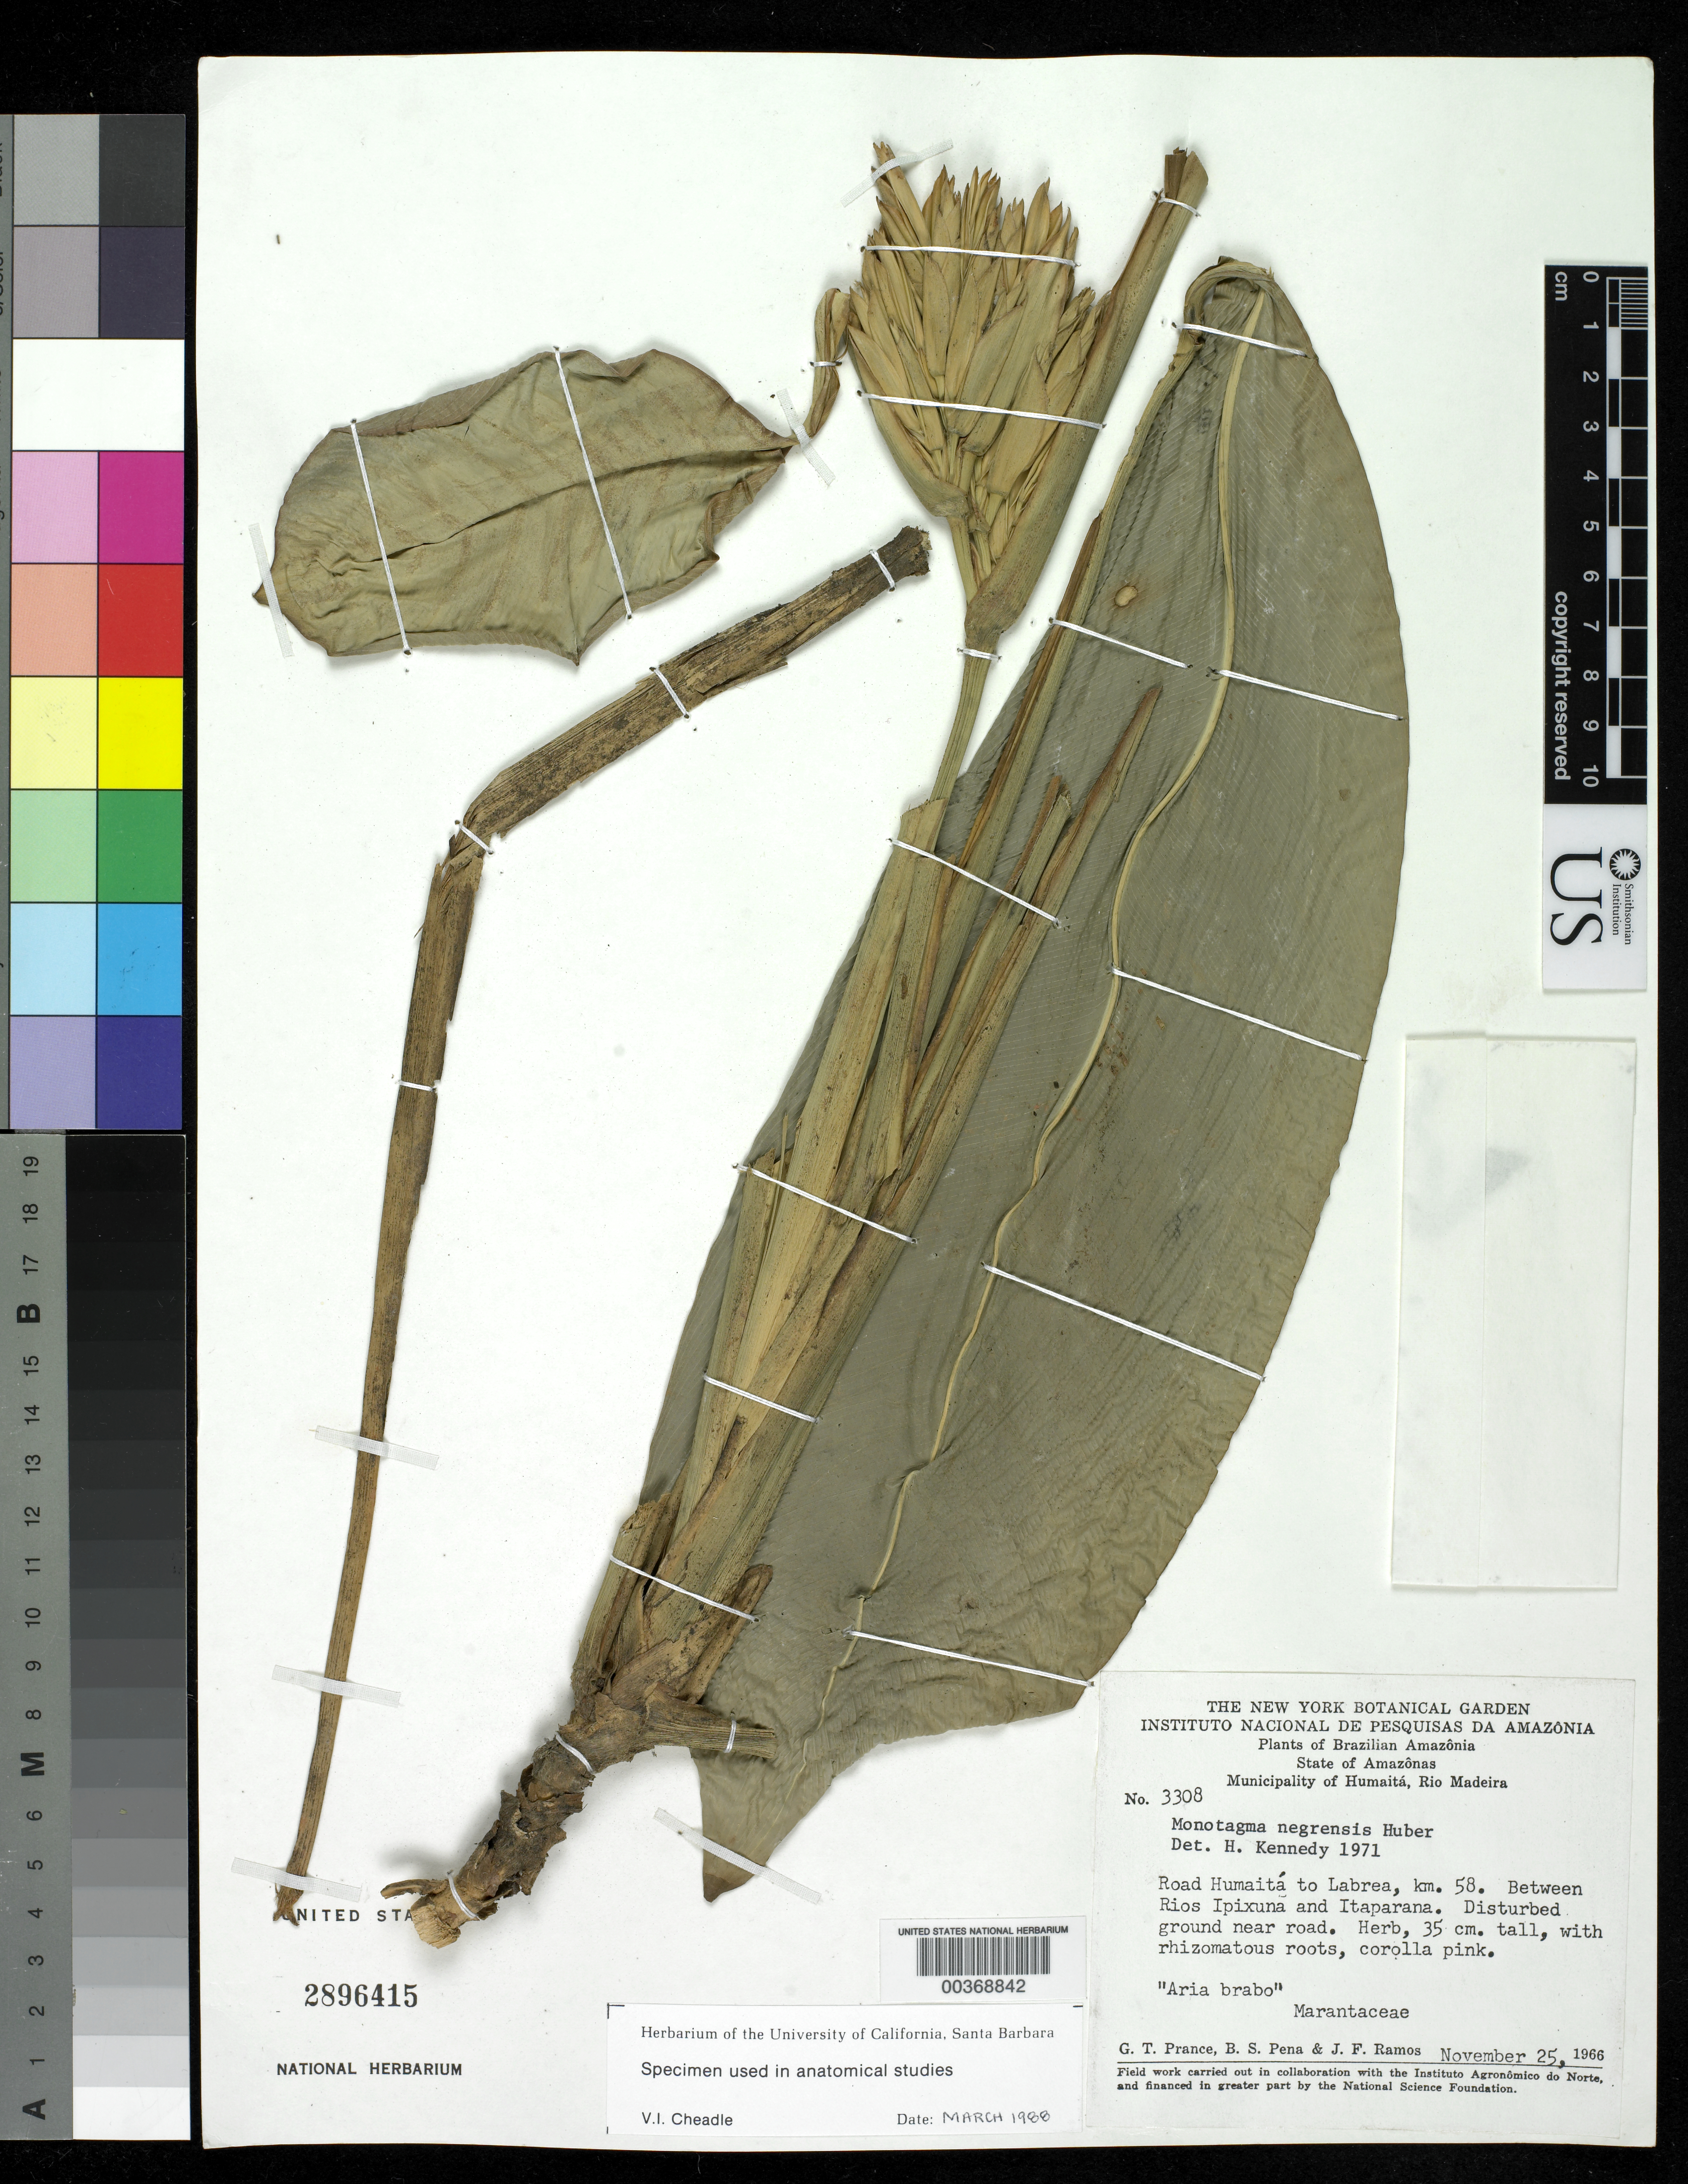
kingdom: Plantae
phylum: Tracheophyta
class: Liliopsida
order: Zingiberales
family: Marantaceae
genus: Monotagma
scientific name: Monotagma negrensis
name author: Huber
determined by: Kennedy, Helen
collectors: G. T. Prance, B. S. Pena & J. F. Ramos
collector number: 3308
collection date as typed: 25 Nov 1966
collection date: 1966-11-25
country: Brazil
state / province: Amazonas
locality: Plants of brazilian amazonia, mun of humaita, rio madeira, road humaita to labrea, km. 58, between rios ipixuna and itaparana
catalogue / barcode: US 2896415